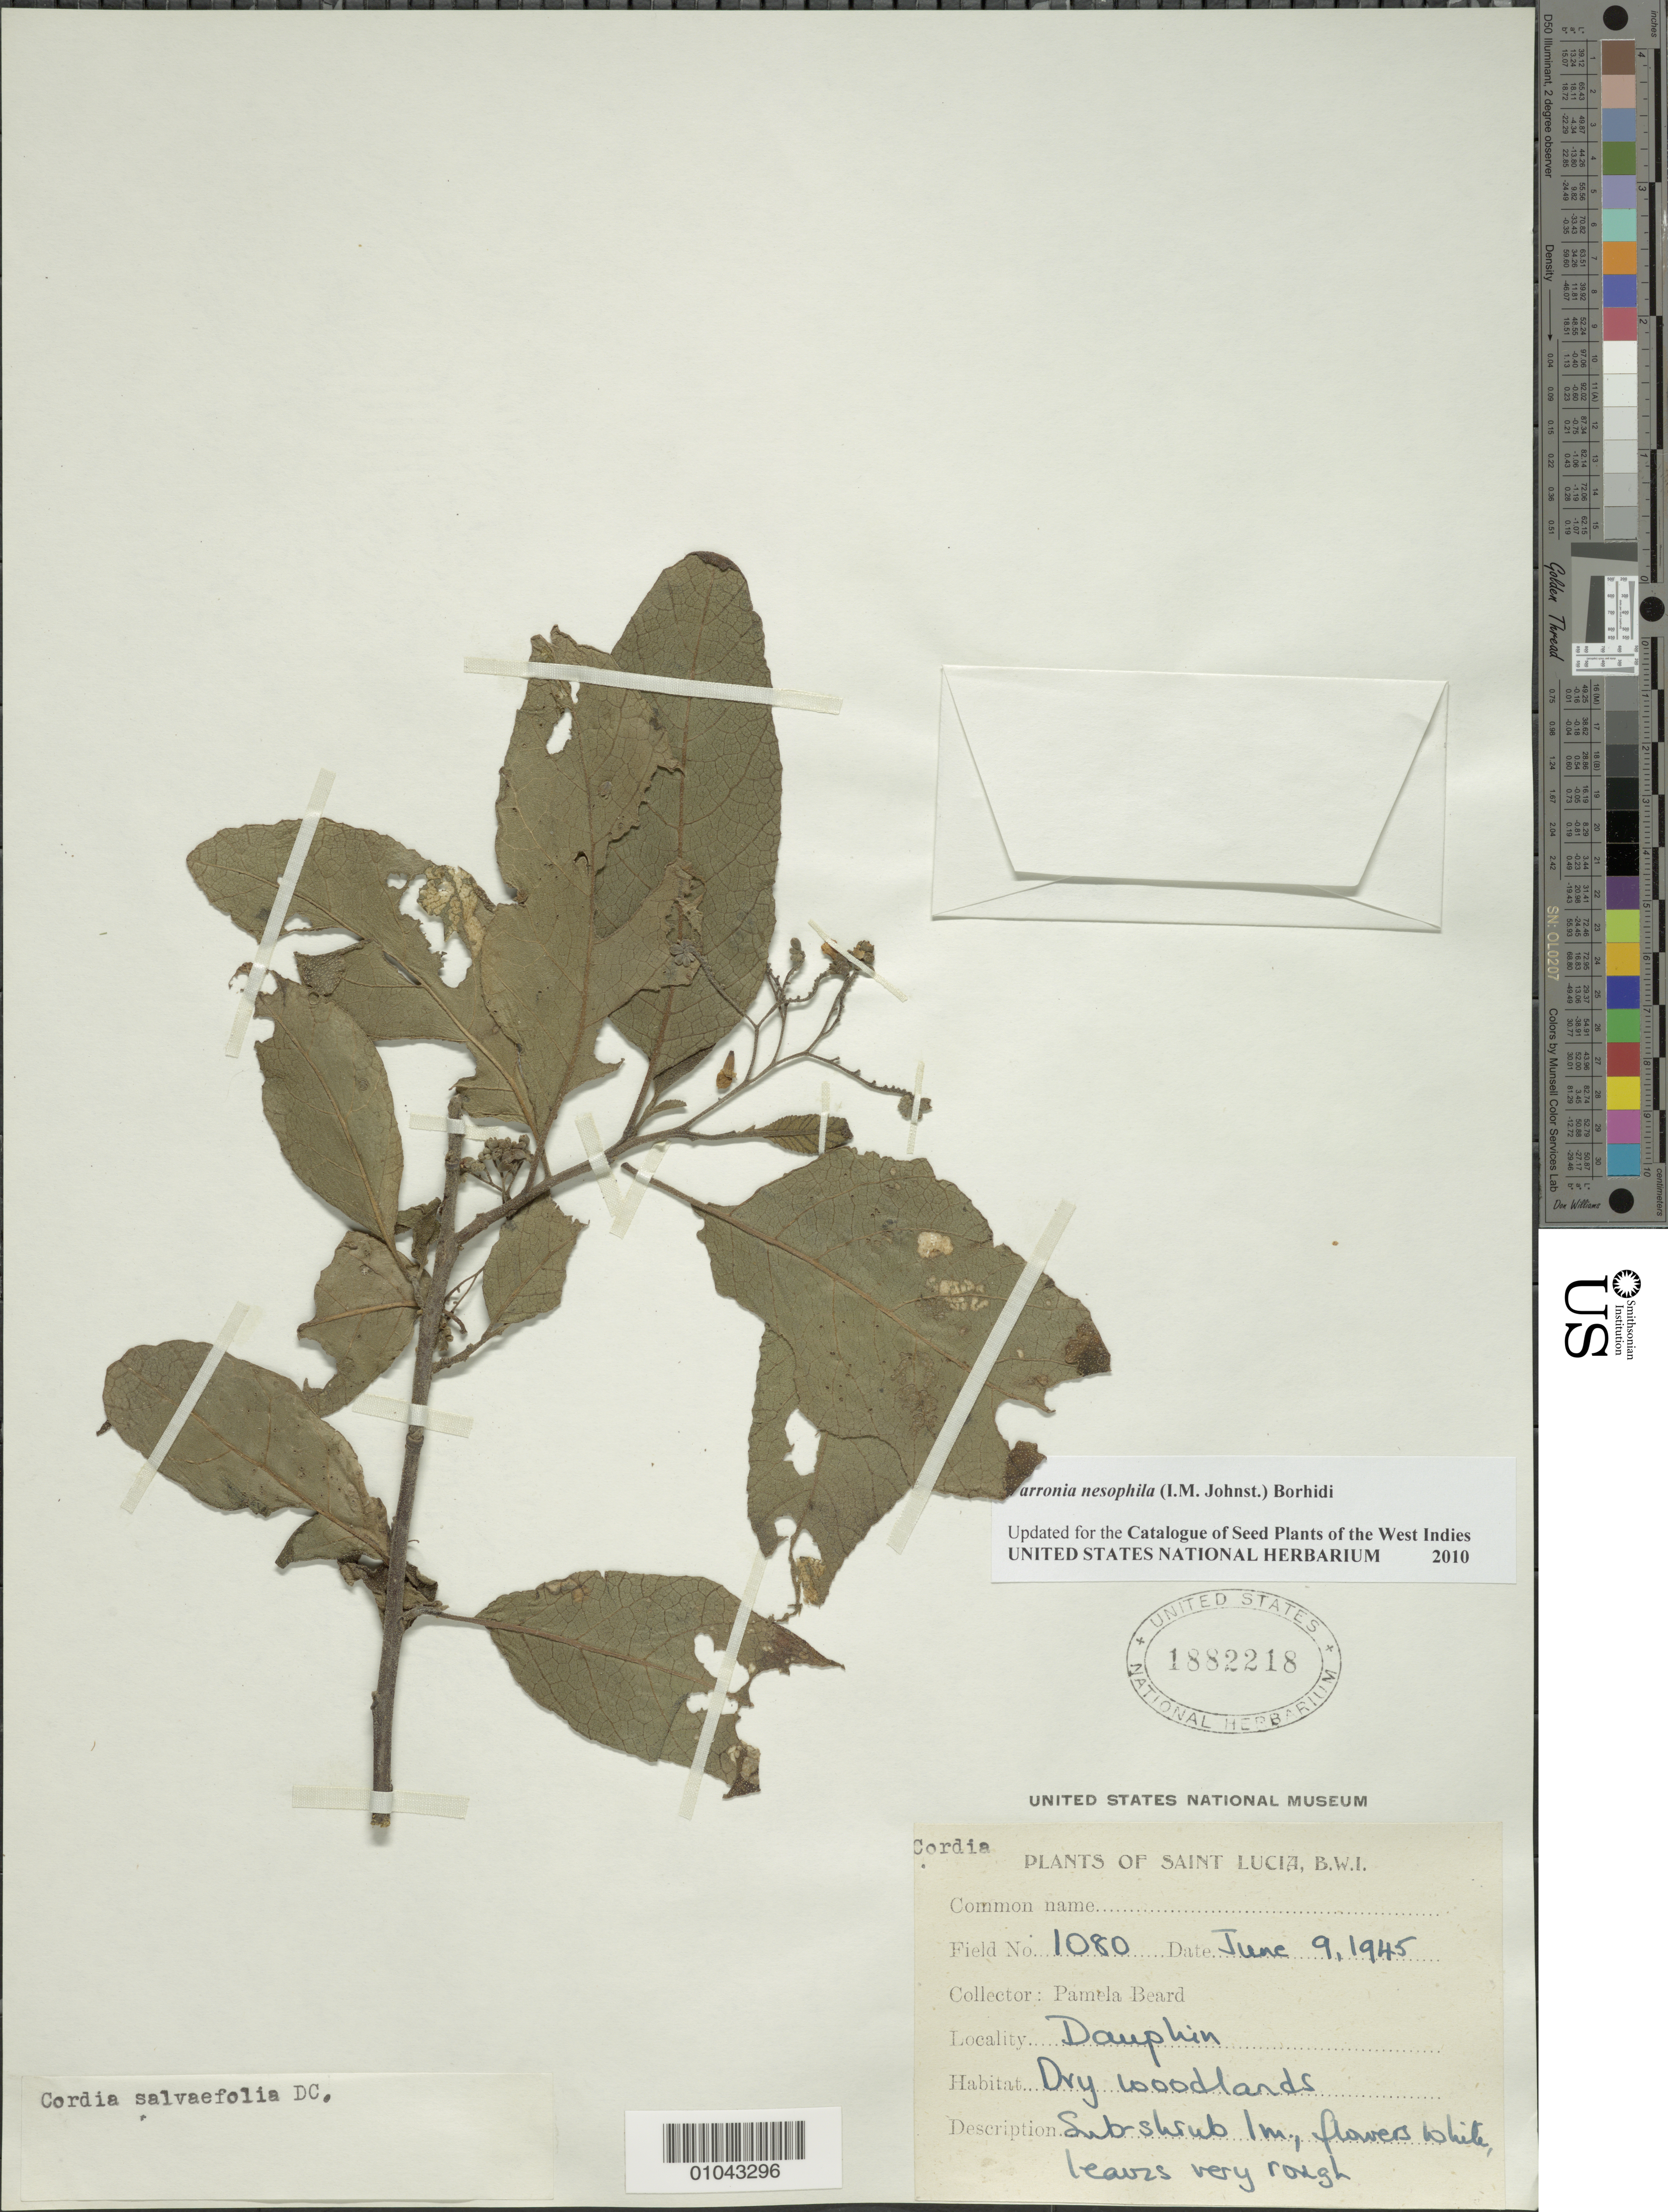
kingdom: Plantae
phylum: Tracheophyta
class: Magnoliopsida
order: Boraginales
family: Cordiaceae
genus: Varronia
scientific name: Varronia nesophila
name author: (I.M. Johnst.) Borhidi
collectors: P. Beard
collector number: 1080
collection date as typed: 09 Jun 1945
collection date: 1945-06-09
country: St. Lucia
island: St. Lucia I.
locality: Dauphin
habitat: Dry woodlands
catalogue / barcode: US 1882218